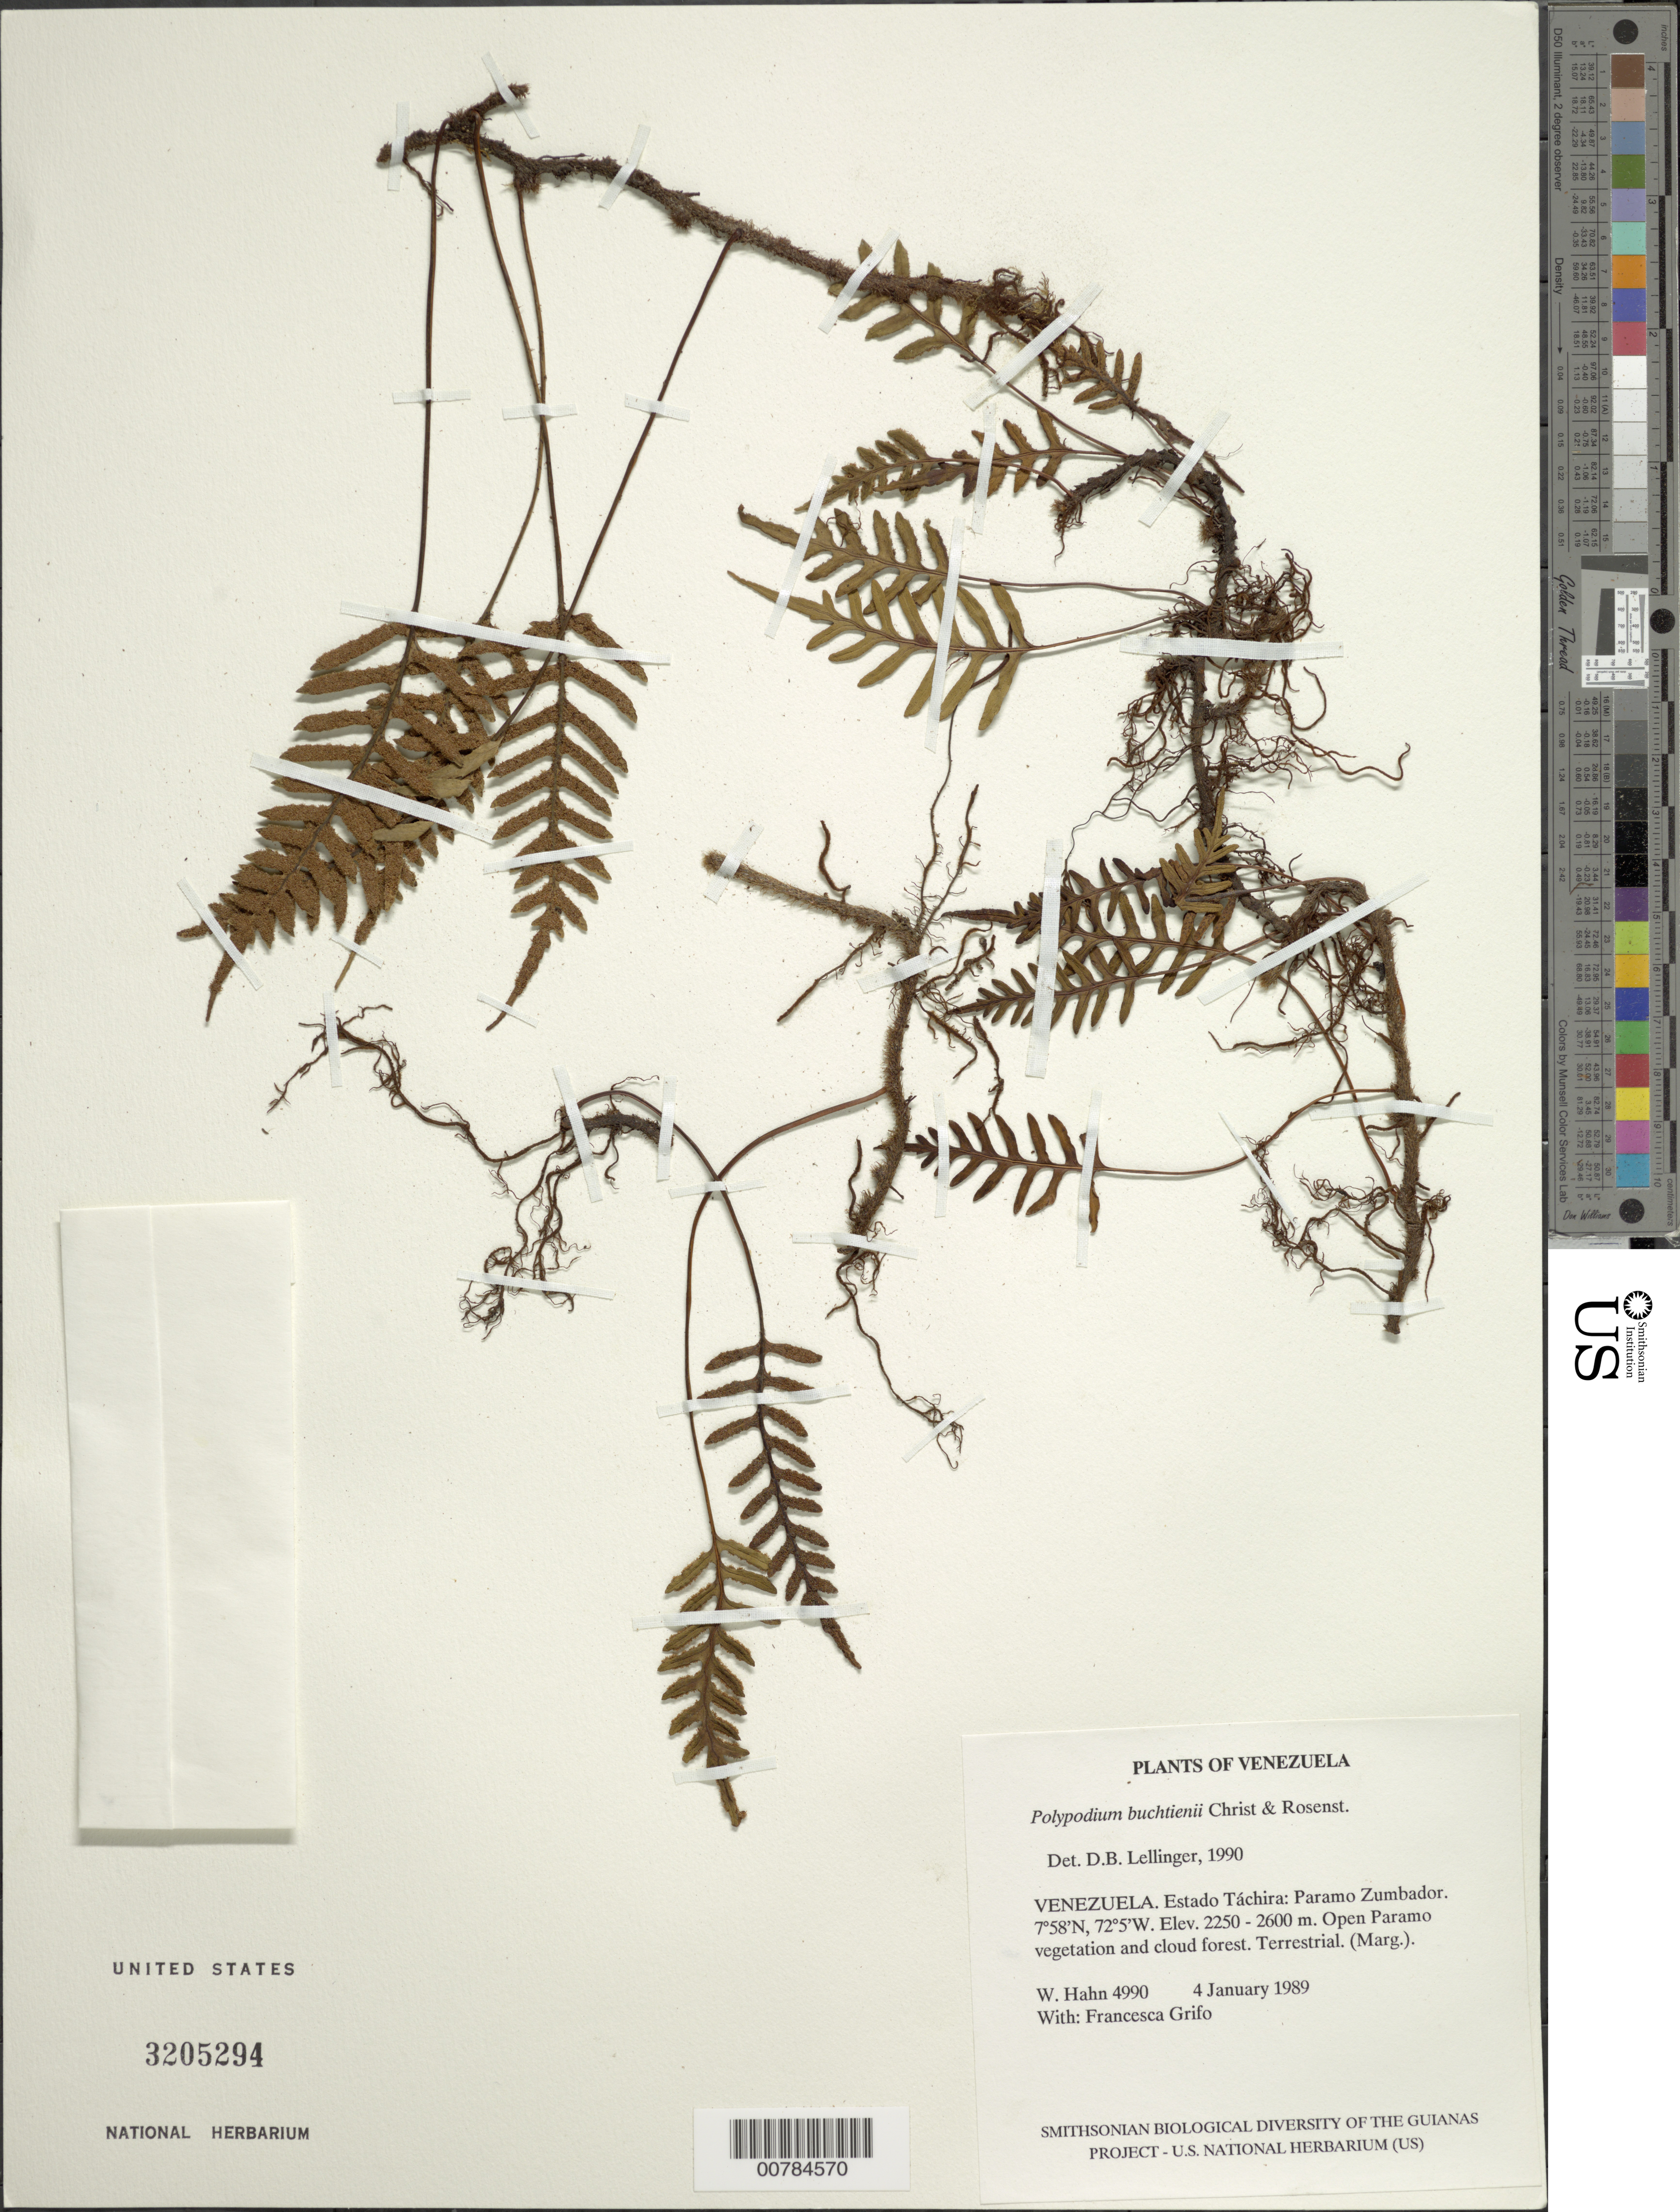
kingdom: Plantae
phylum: Tracheophyta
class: Polypodiopsida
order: Polypodiales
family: Polypodiaceae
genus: Pleopeltis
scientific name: Pleopeltis buchtienii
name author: (Christ & Rosenst.) A.R. Sm.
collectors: W. Hahn & F. Grifo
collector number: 4990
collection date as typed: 4 January 1989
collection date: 1989-01-04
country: Venezuela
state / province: Táchira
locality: Paramo Zumbador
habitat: Open Paramo vegetation and cloud forest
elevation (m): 2250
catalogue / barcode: US 3205294